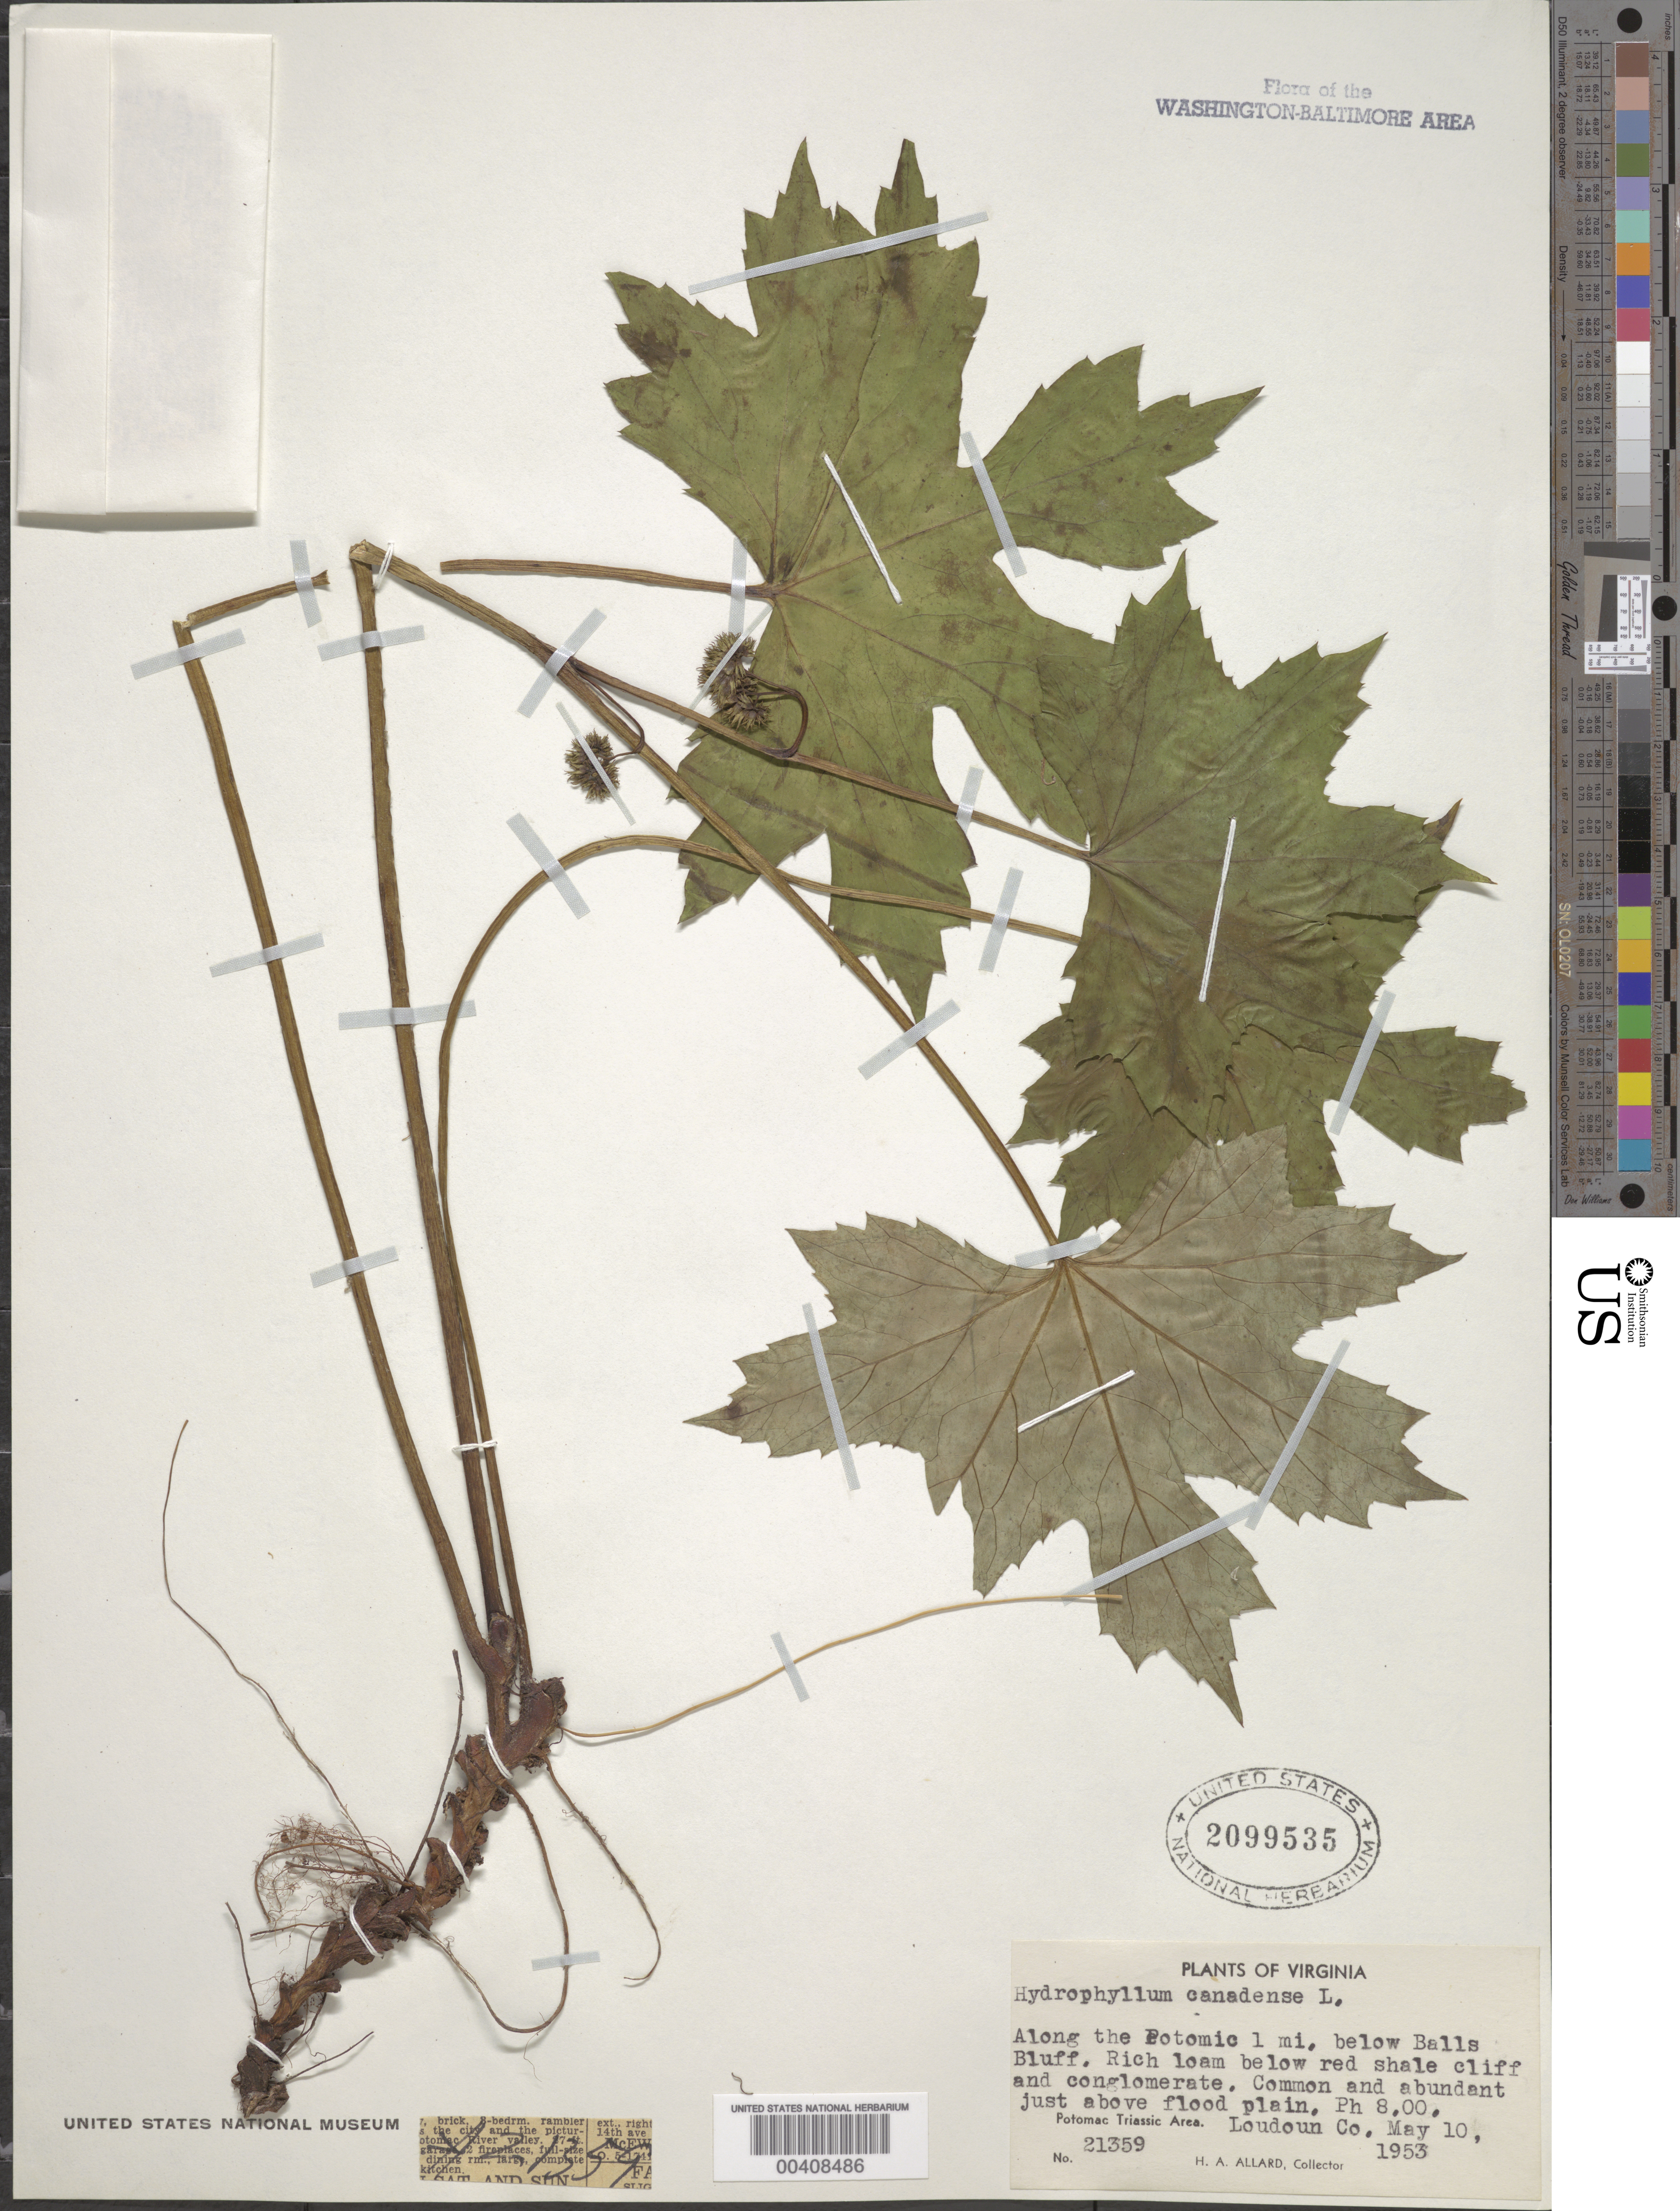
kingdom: Plantae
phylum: Tracheophyta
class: Magnoliopsida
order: Boraginales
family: Hydrophyllaceae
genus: Hydrophyllum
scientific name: Hydrophyllum canadense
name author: L.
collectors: H. A. Allard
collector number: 21359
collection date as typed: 10 May 1953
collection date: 1953-05-10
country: United States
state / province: Virginia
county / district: Loudoun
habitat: Rich loam below red shale cliff & conglomerate, above floodplain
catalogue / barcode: US 2099535